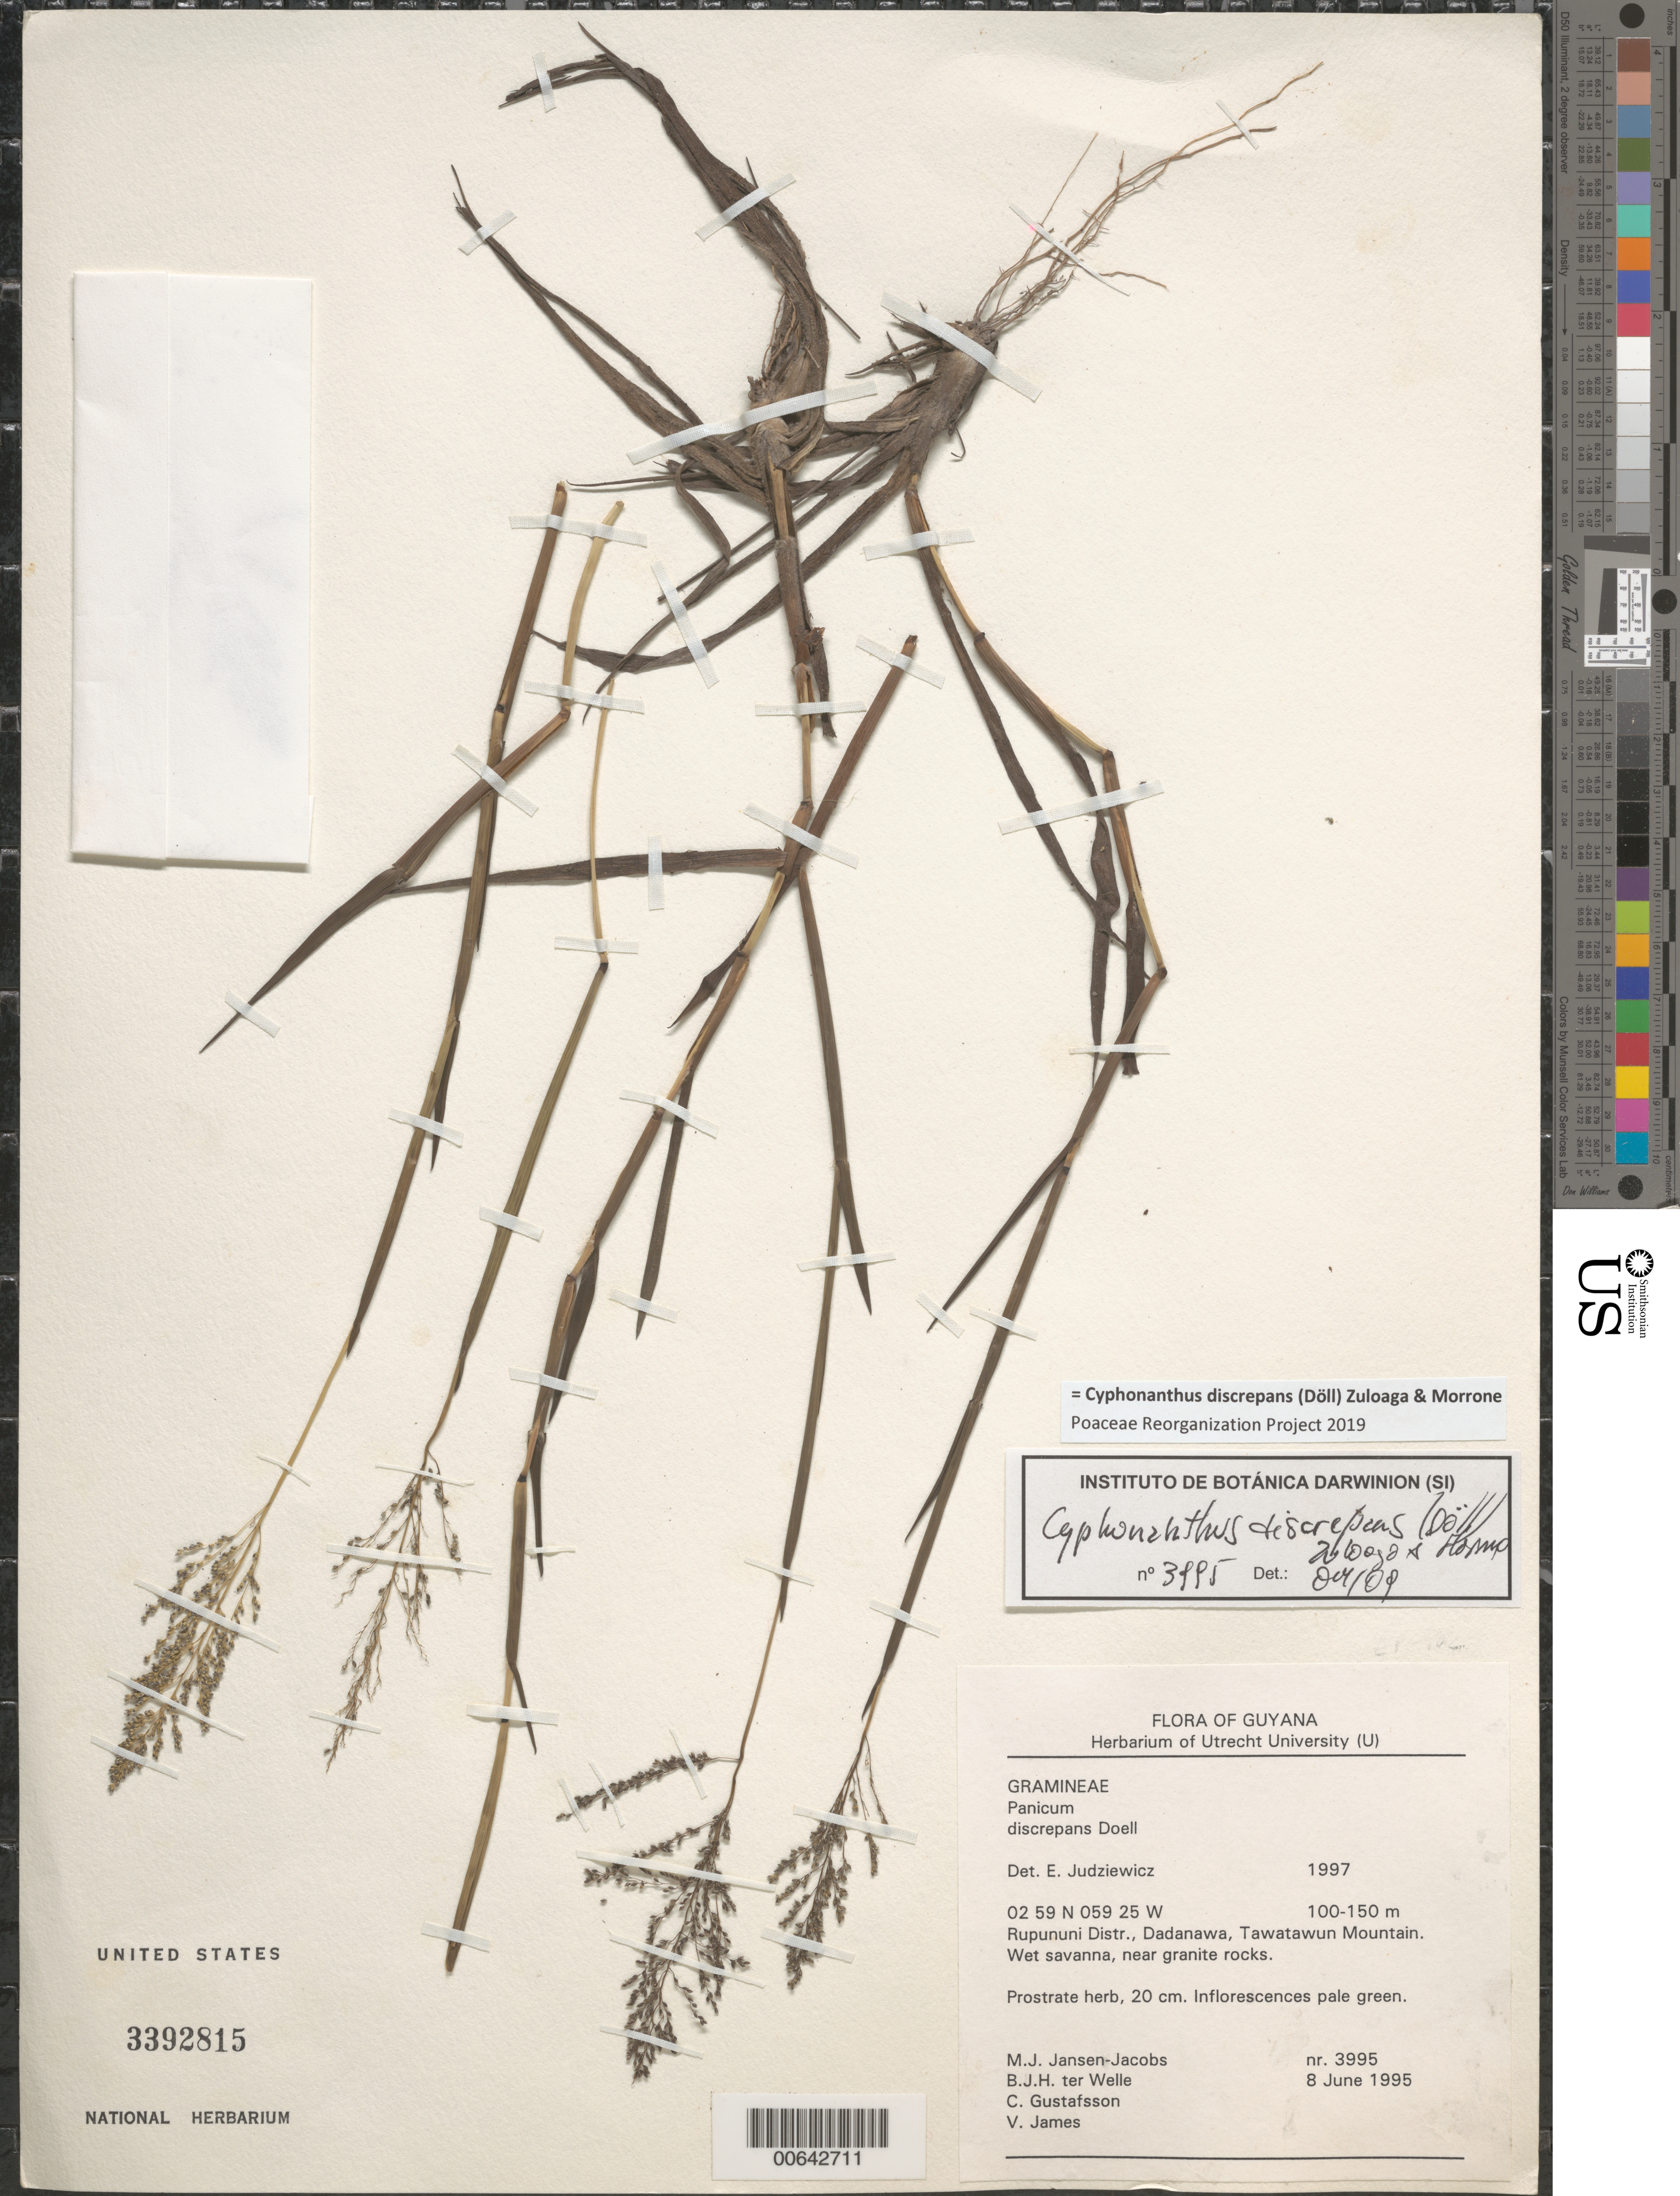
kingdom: Plantae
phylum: Tracheophyta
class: Liliopsida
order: Poales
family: Poaceae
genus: Cyphonanthus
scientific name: Cyphonanthus discrepans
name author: (Döll) Zuloaga & Morrone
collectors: M. J. Jansen-Jacobs, B. ter Welle, C. Gustafsson & V. James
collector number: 3995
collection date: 1995-06-08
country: Guyana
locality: Rupununi Distr., Dadanawa, Tawatawun Mountain.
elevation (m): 100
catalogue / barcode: US 3392815